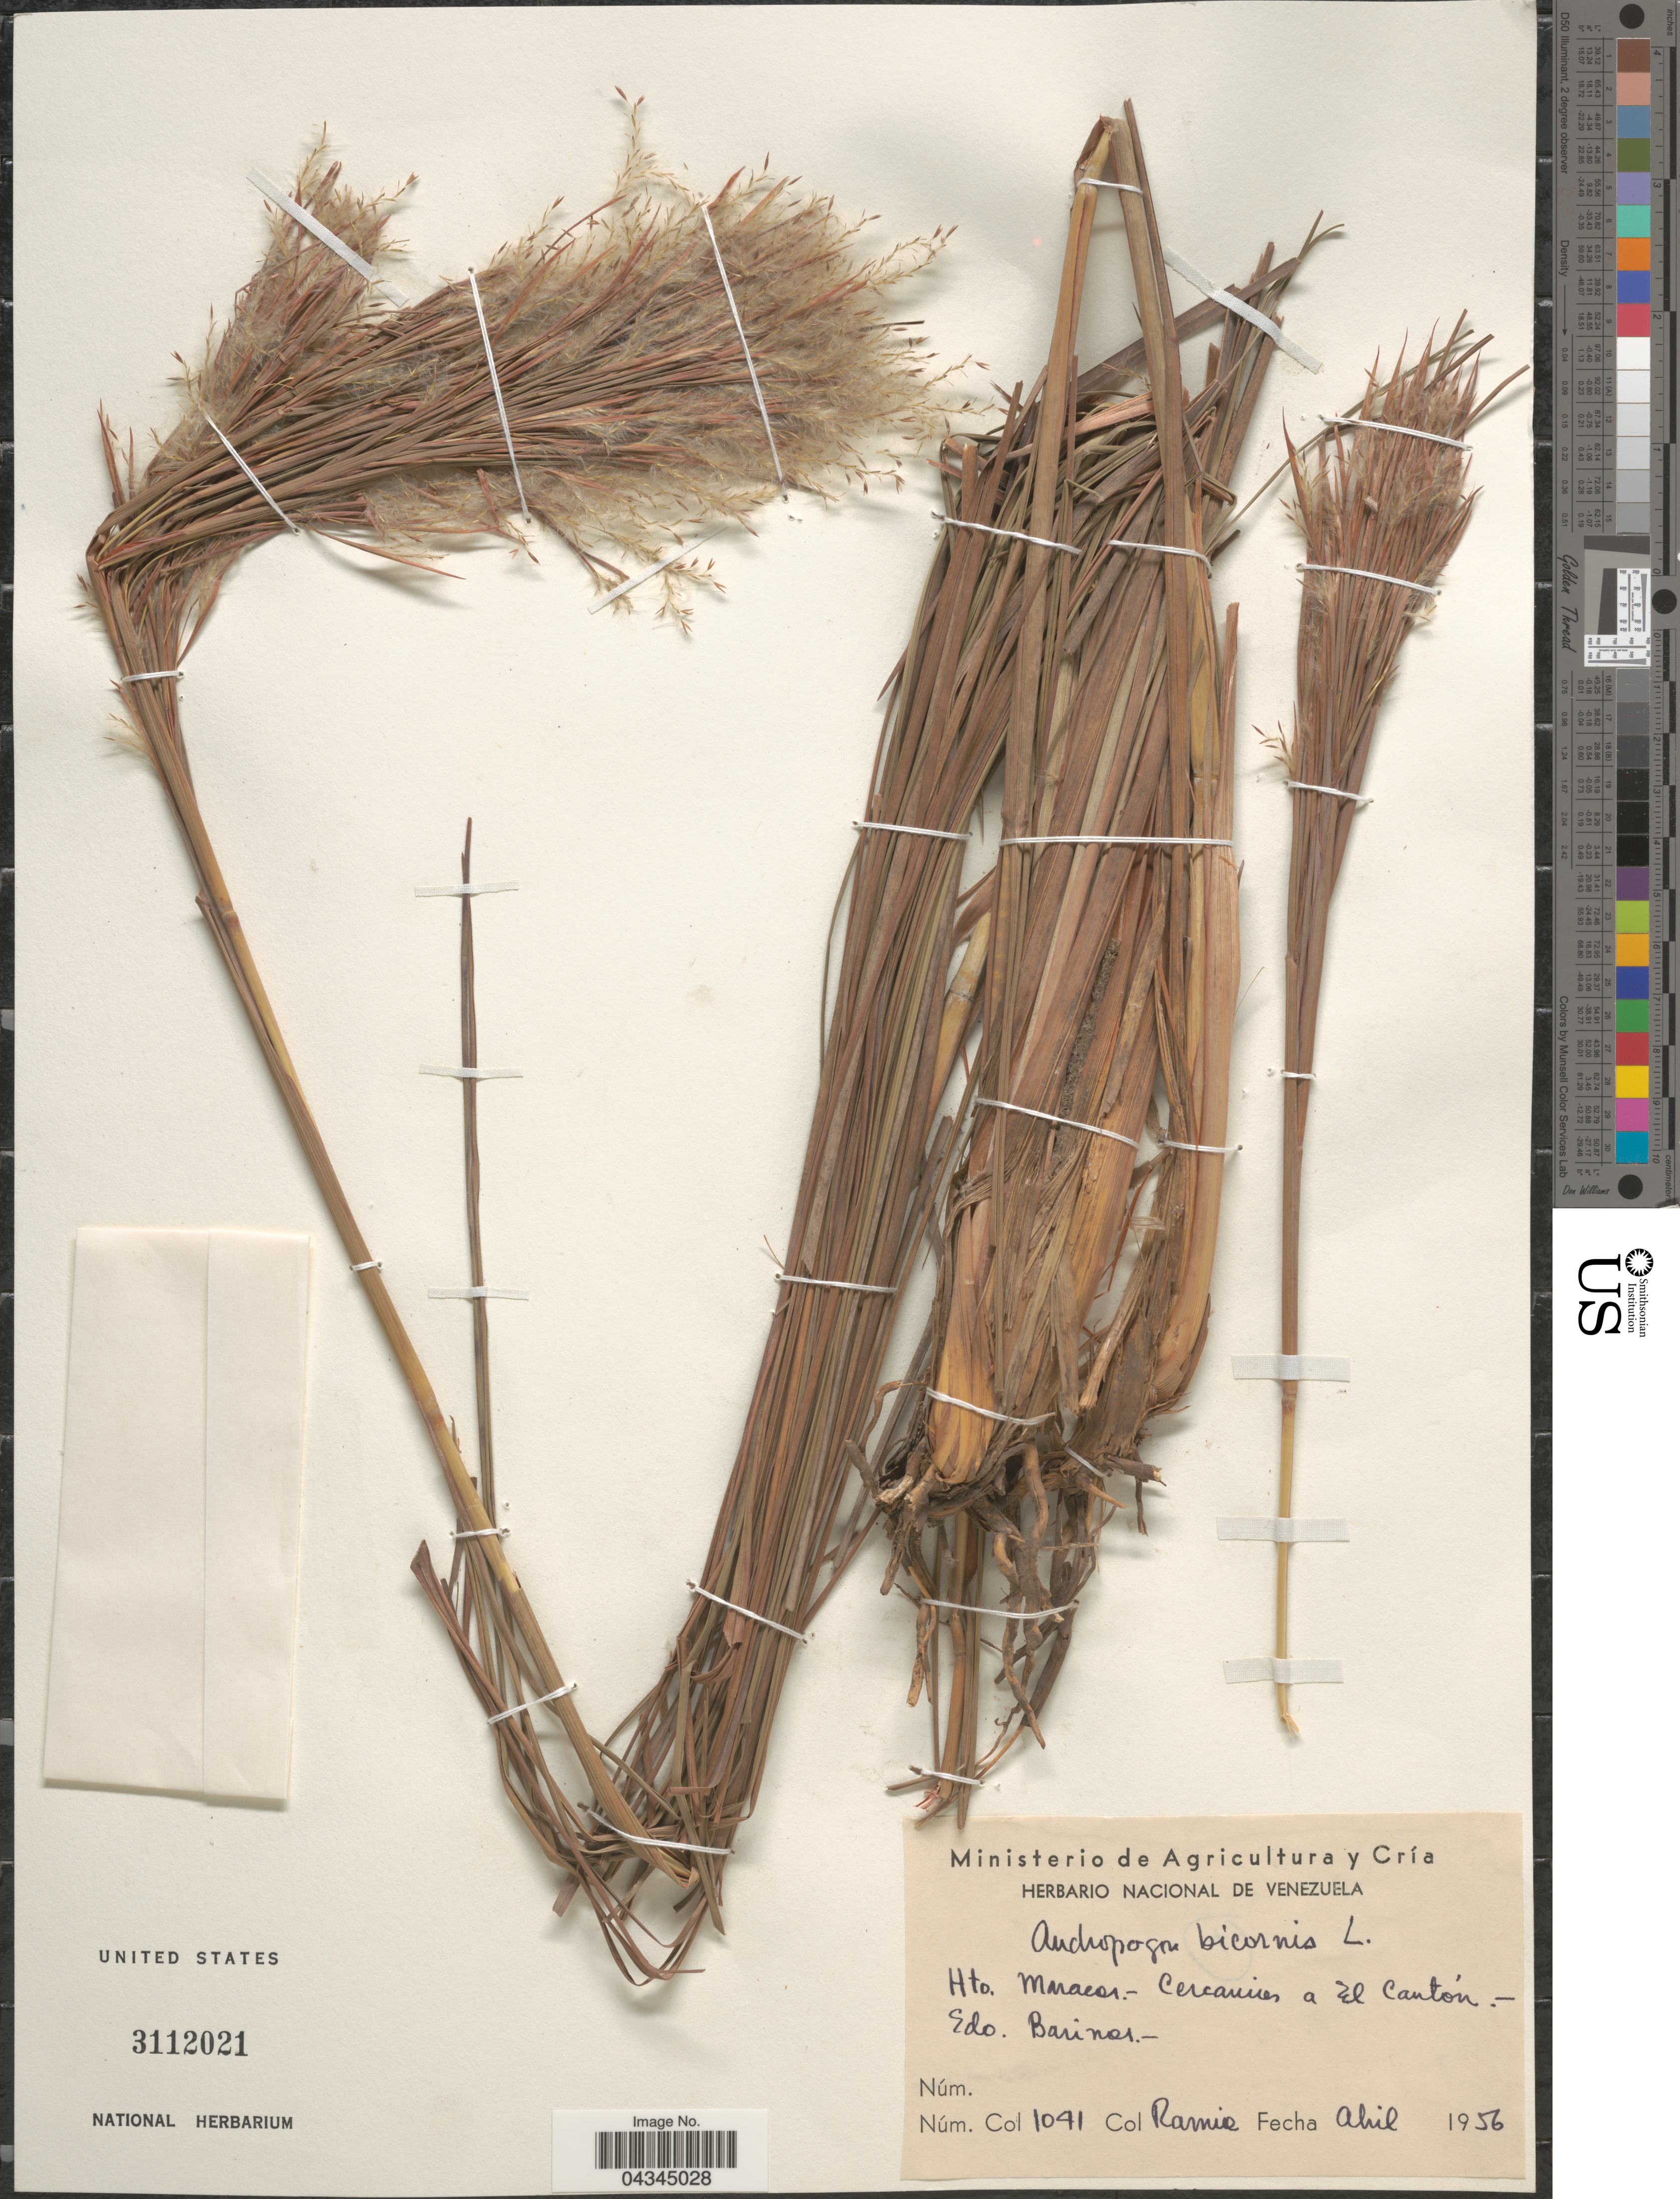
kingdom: Plantae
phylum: Tracheophyta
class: Liliopsida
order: Poales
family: Poaceae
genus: Andropogon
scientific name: Andropogon bicornis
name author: L.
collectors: -- Ramia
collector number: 1041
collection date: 1956-04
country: Venezuela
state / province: Barinas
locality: Hto. Maracas.- Cercanias a el Cantón.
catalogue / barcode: US 3112021